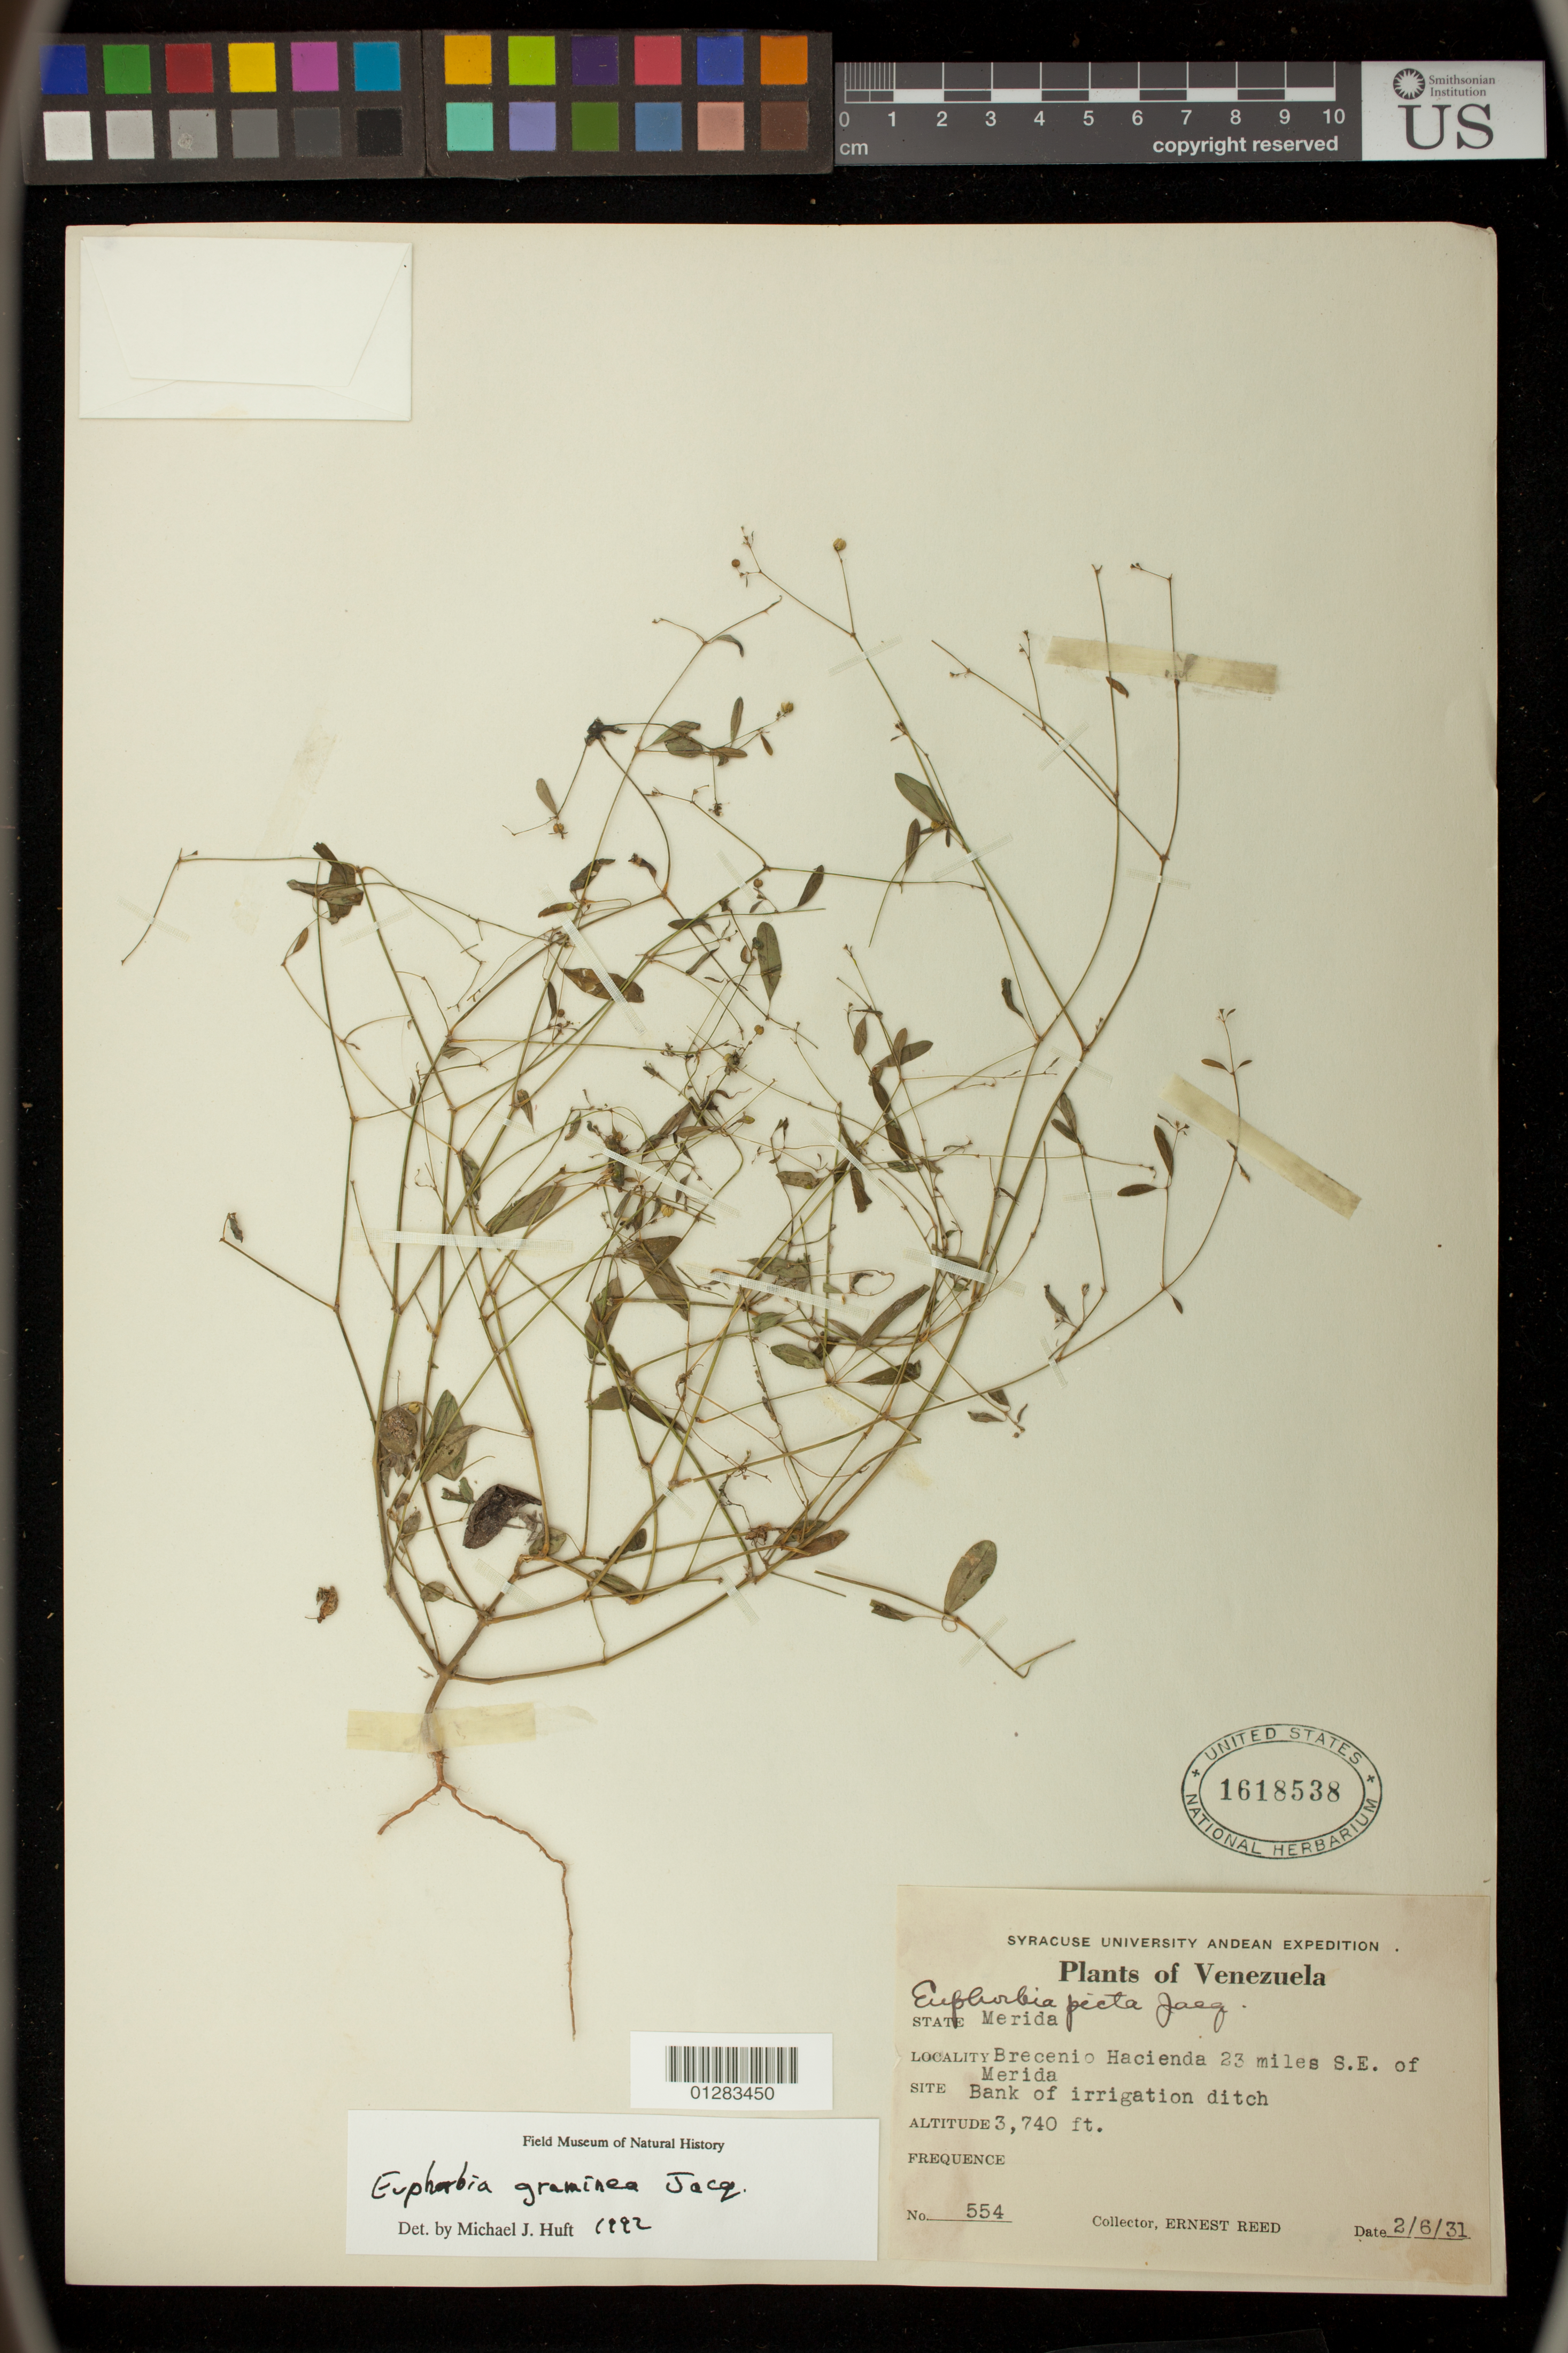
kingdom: Plantae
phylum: Tracheophyta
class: Magnoliopsida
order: Malpighiales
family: Euphorbiaceae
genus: Euphorbia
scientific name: Euphorbia graminea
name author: Jacq.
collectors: E. Reed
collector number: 554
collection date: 1931-06-02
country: Venezuela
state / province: Mérida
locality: Brecenio Hacienda 23 miles S.E. of Merida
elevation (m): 1140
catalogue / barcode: US 1618538